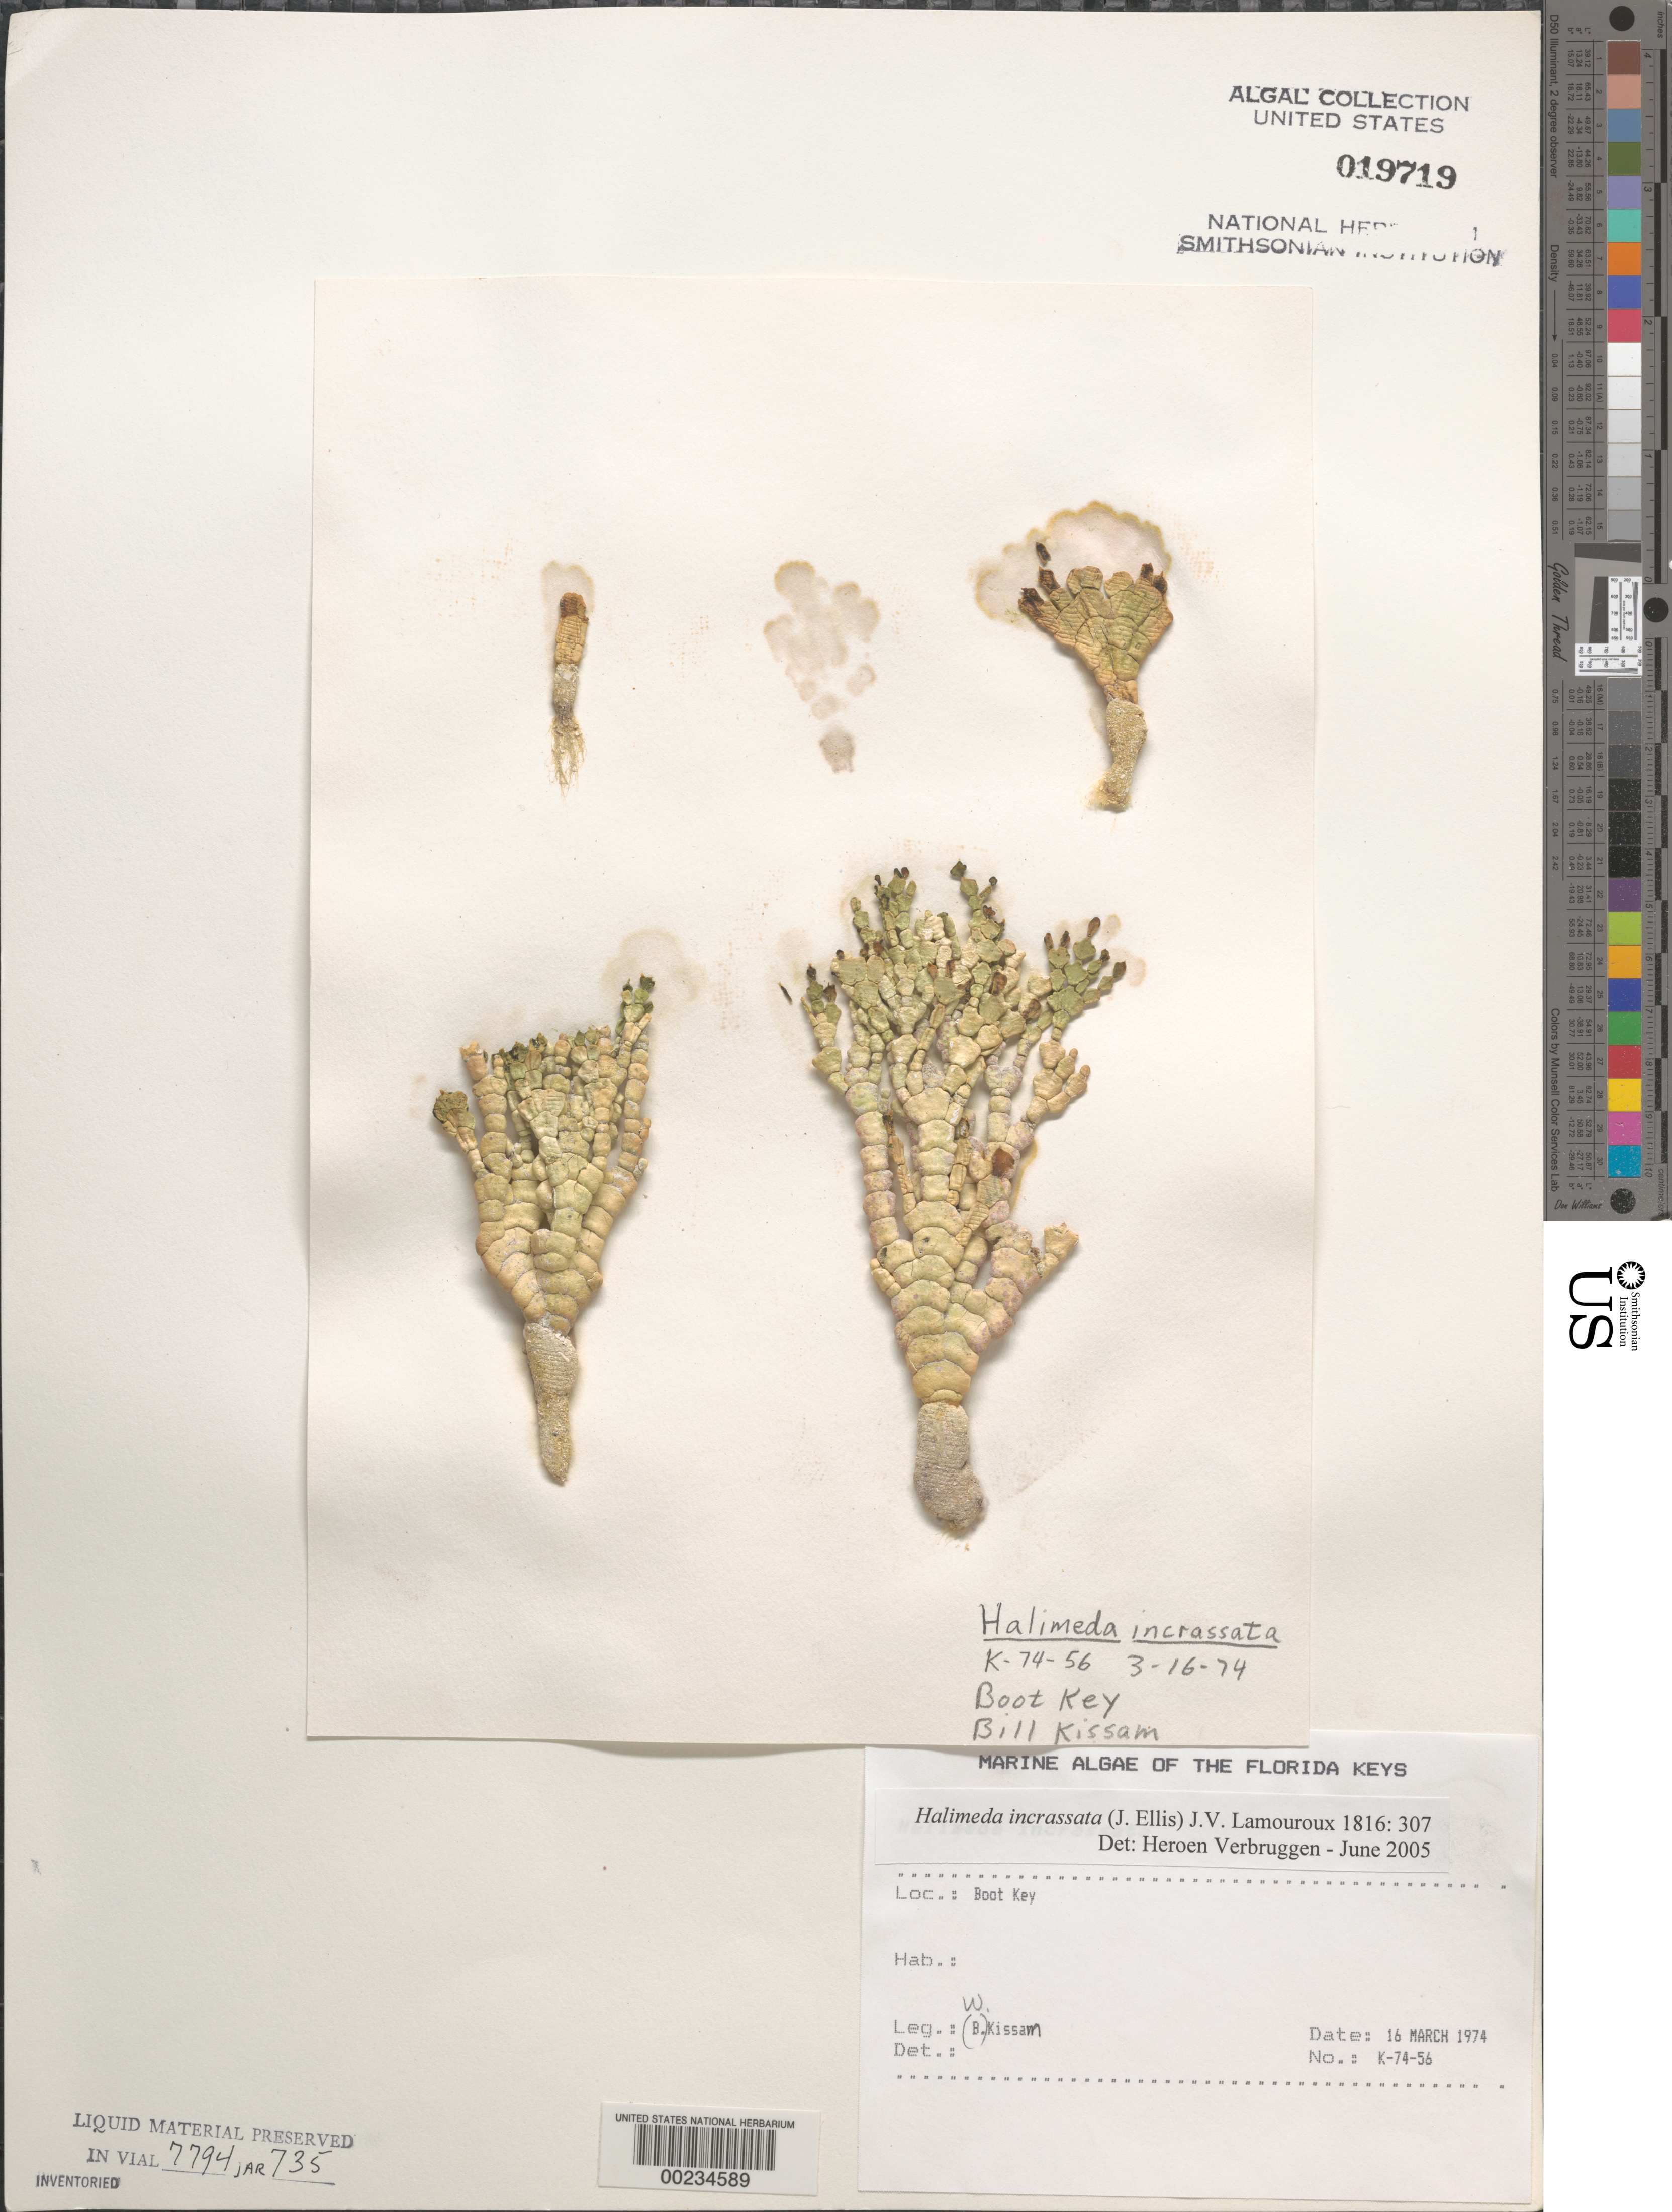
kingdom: Plantae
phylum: Chlorophyta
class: Ulvophyceae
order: Bryopsidales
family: Halimedaceae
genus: Halimeda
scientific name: Halimeda incrassata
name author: (J. Ellis) J.V.Lamouroux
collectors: W. Kissam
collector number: K-74-56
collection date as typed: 16 Mar 1974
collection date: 1974-03-16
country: United States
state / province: Florida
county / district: Monroe County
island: Boot Key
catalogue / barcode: US 19719